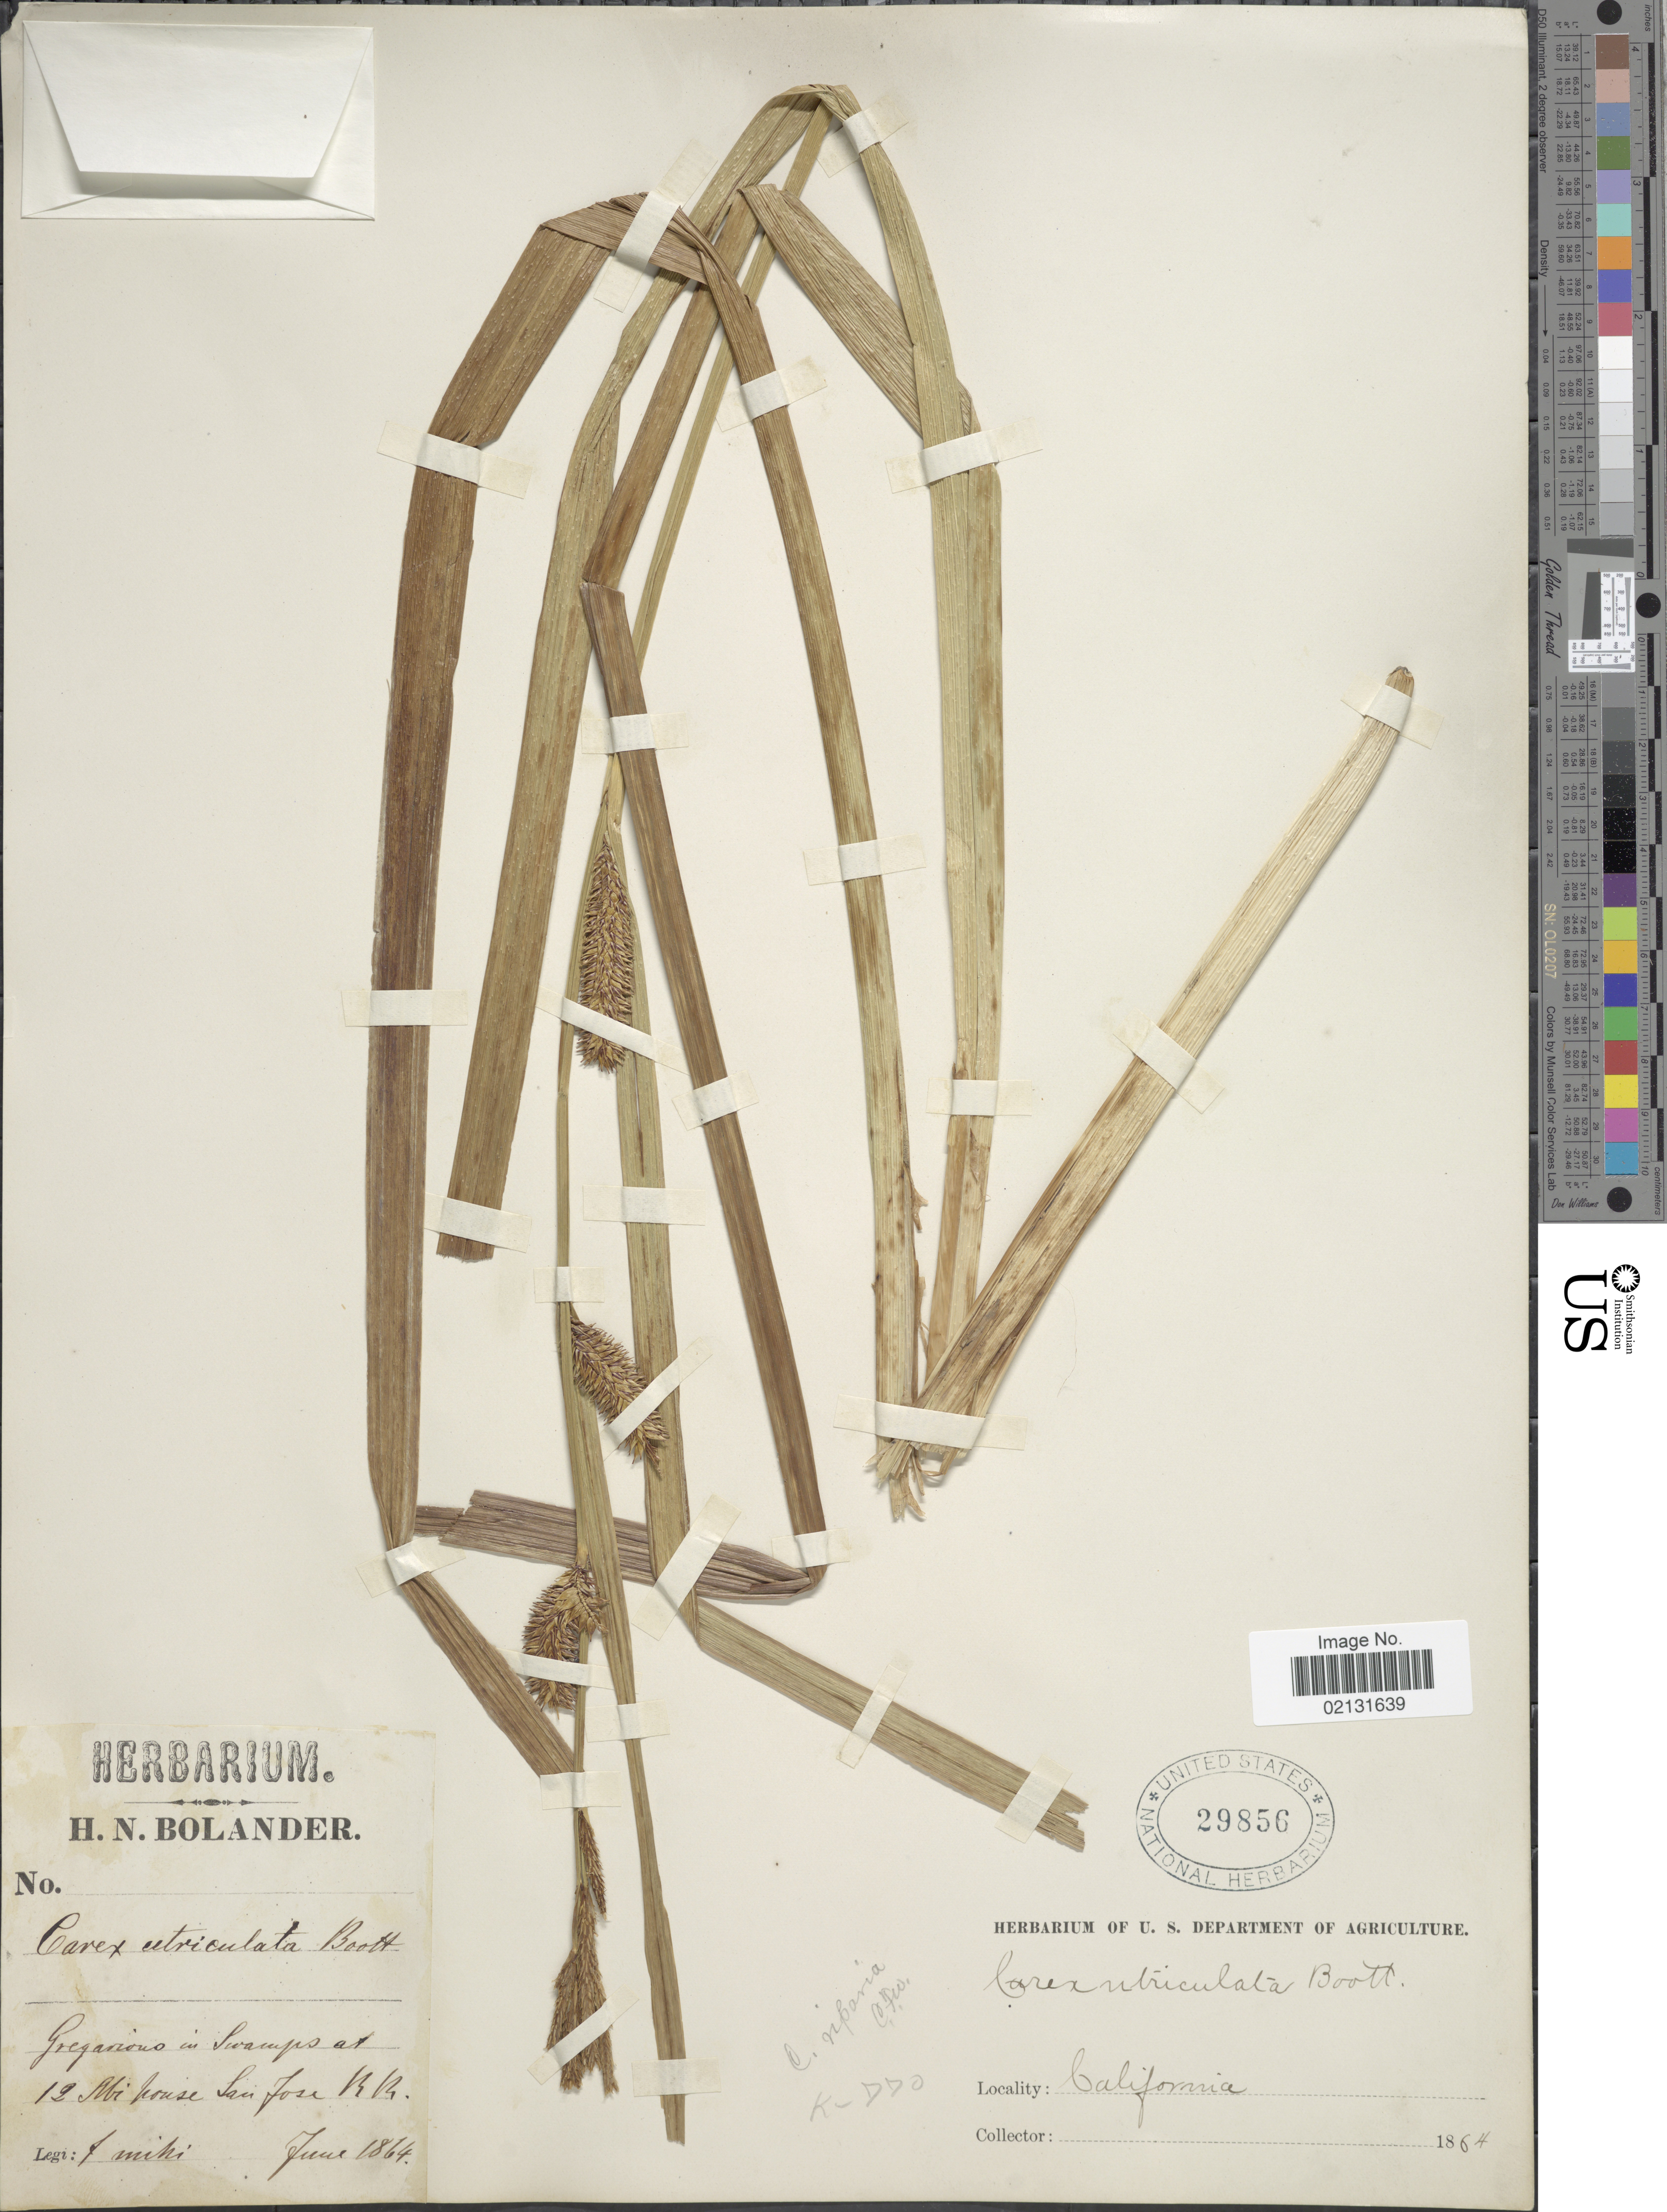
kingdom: Plantae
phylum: Tracheophyta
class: Liliopsida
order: Poales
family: Cyperaceae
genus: Carex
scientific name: Carex riparia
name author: Curtis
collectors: H. Bolander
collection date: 1864-06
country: United States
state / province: California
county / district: Santa Clara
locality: Gregarious in Swamps at 12 Mi House San Jose R.R.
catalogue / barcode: US 29856